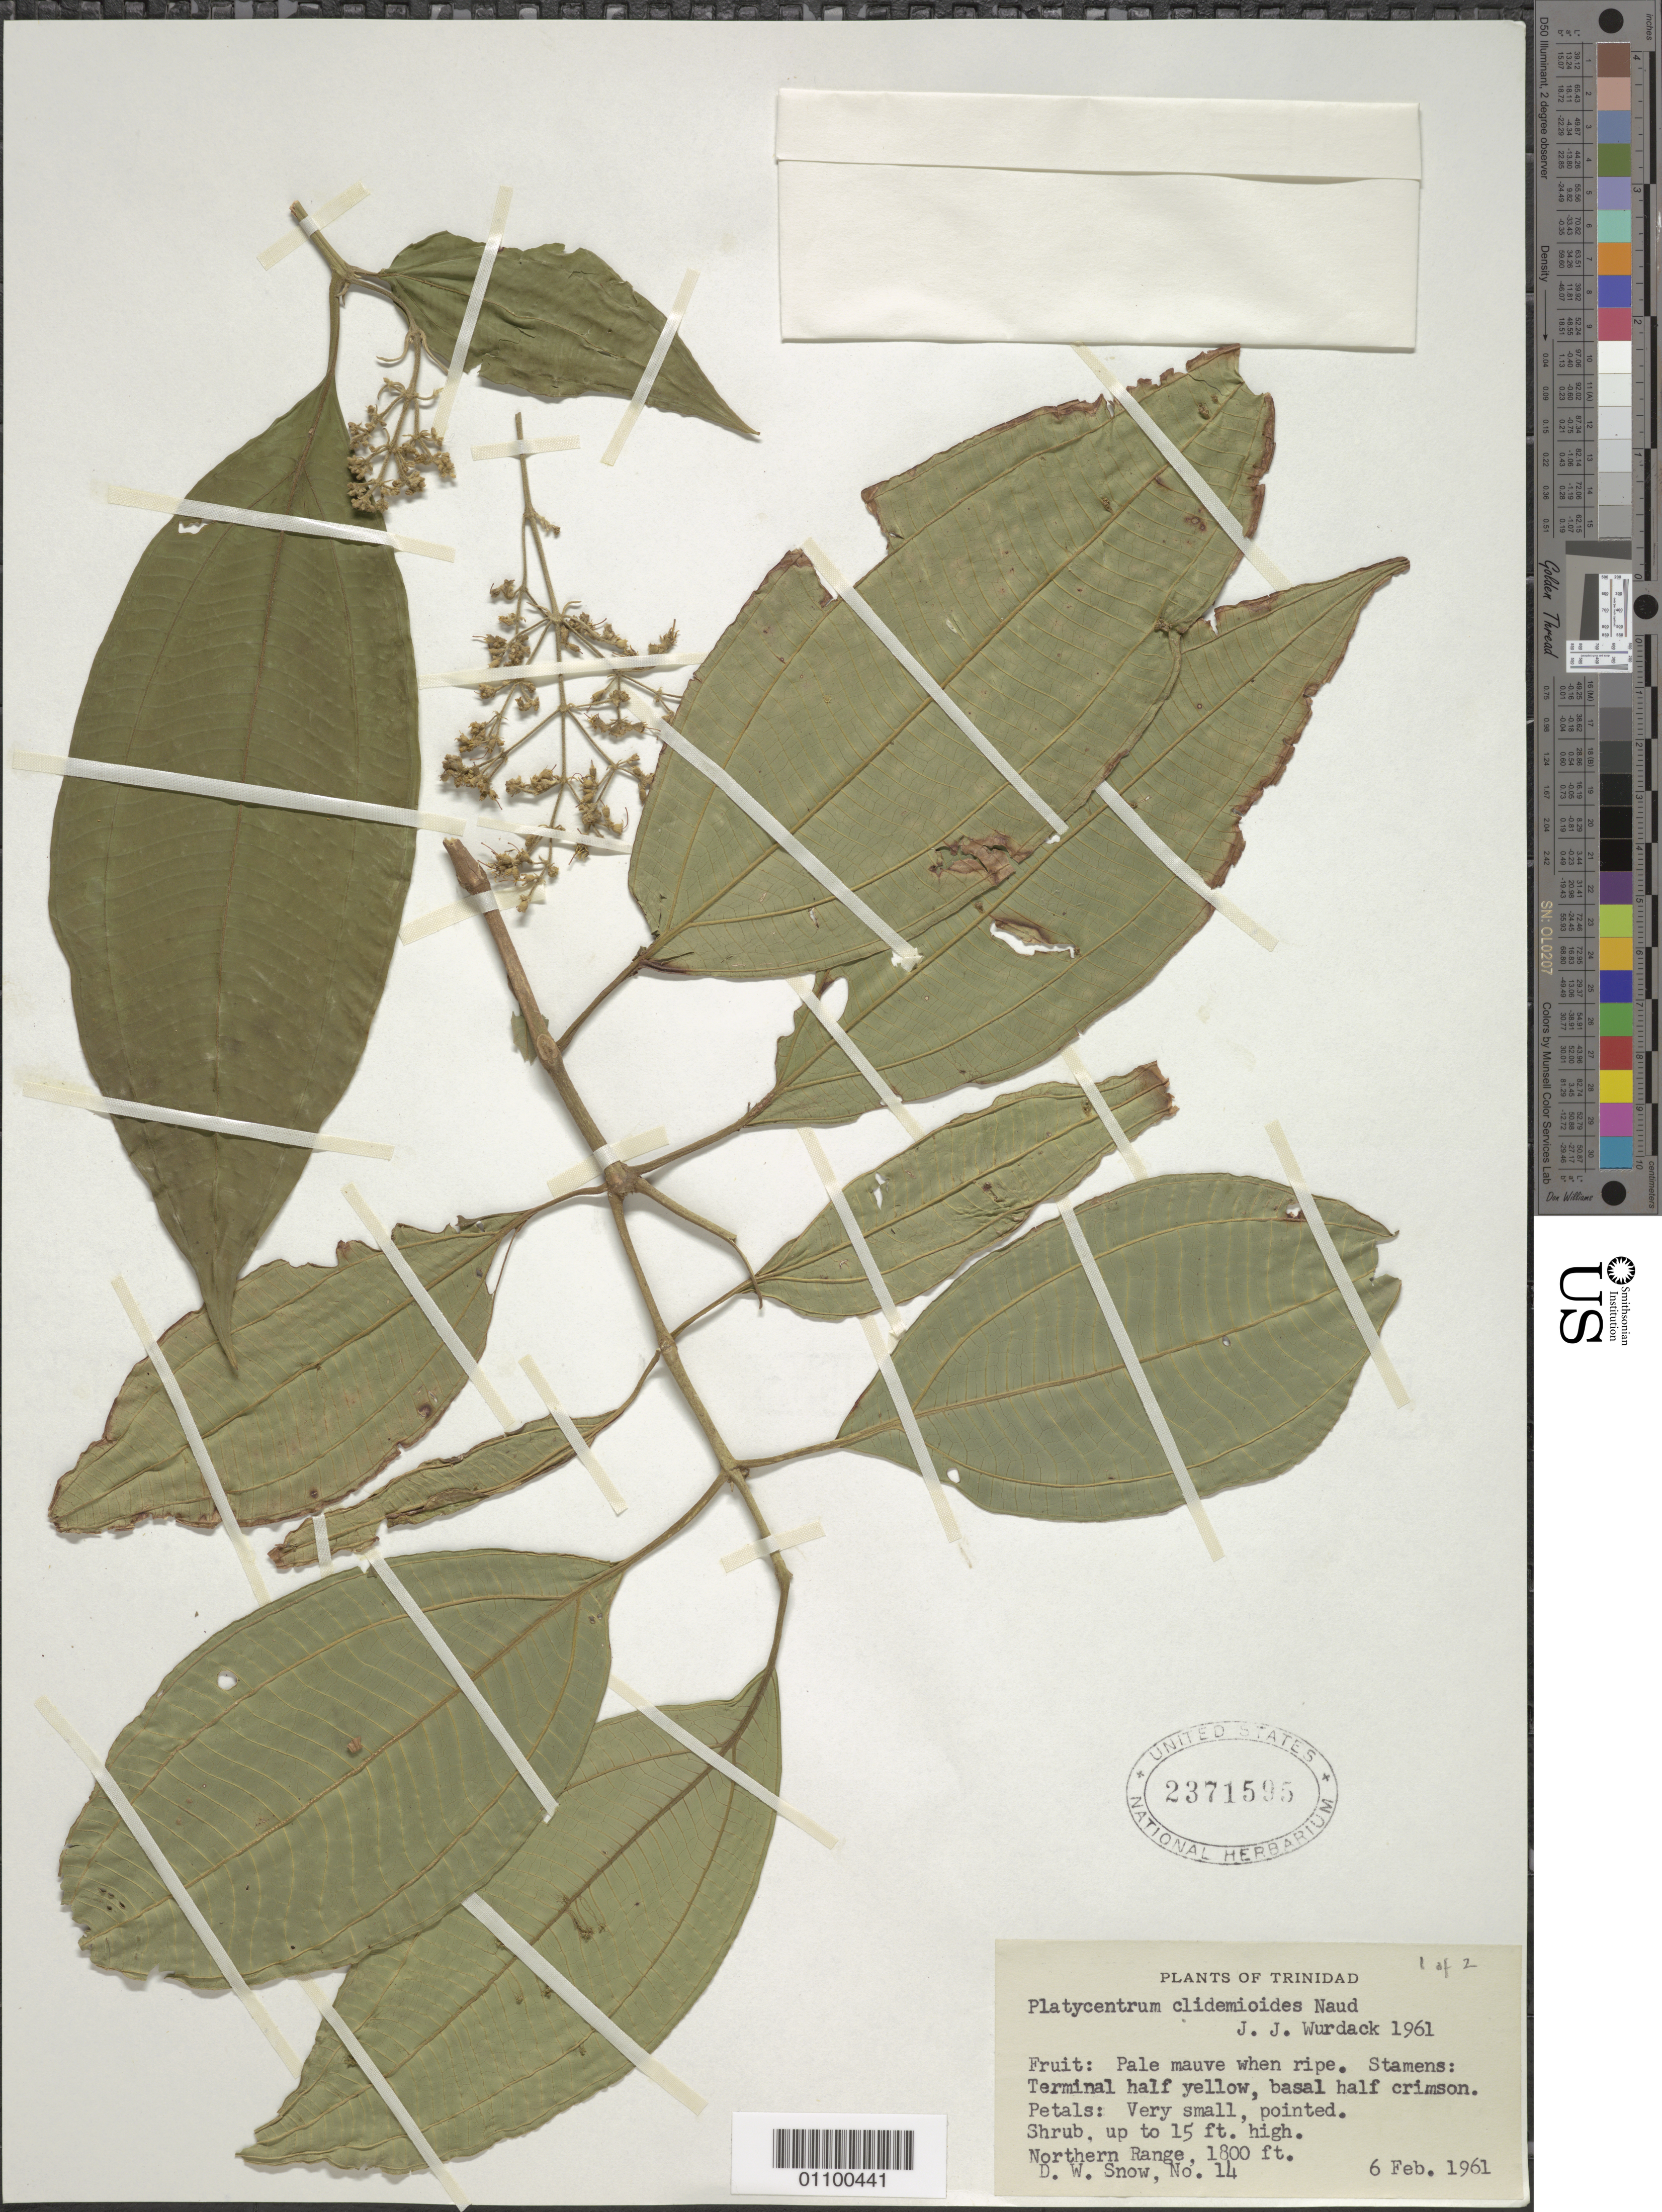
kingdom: Plantae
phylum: Tracheophyta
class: Magnoliopsida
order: Myrtales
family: Melastomataceae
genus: Platycentrum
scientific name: Platycentrum clidemioides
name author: Naudin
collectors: D. Snow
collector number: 14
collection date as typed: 06 Feb 1961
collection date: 1961-02-06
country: Trinidad and Tobago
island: Trinidad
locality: N Range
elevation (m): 549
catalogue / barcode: US 2371595